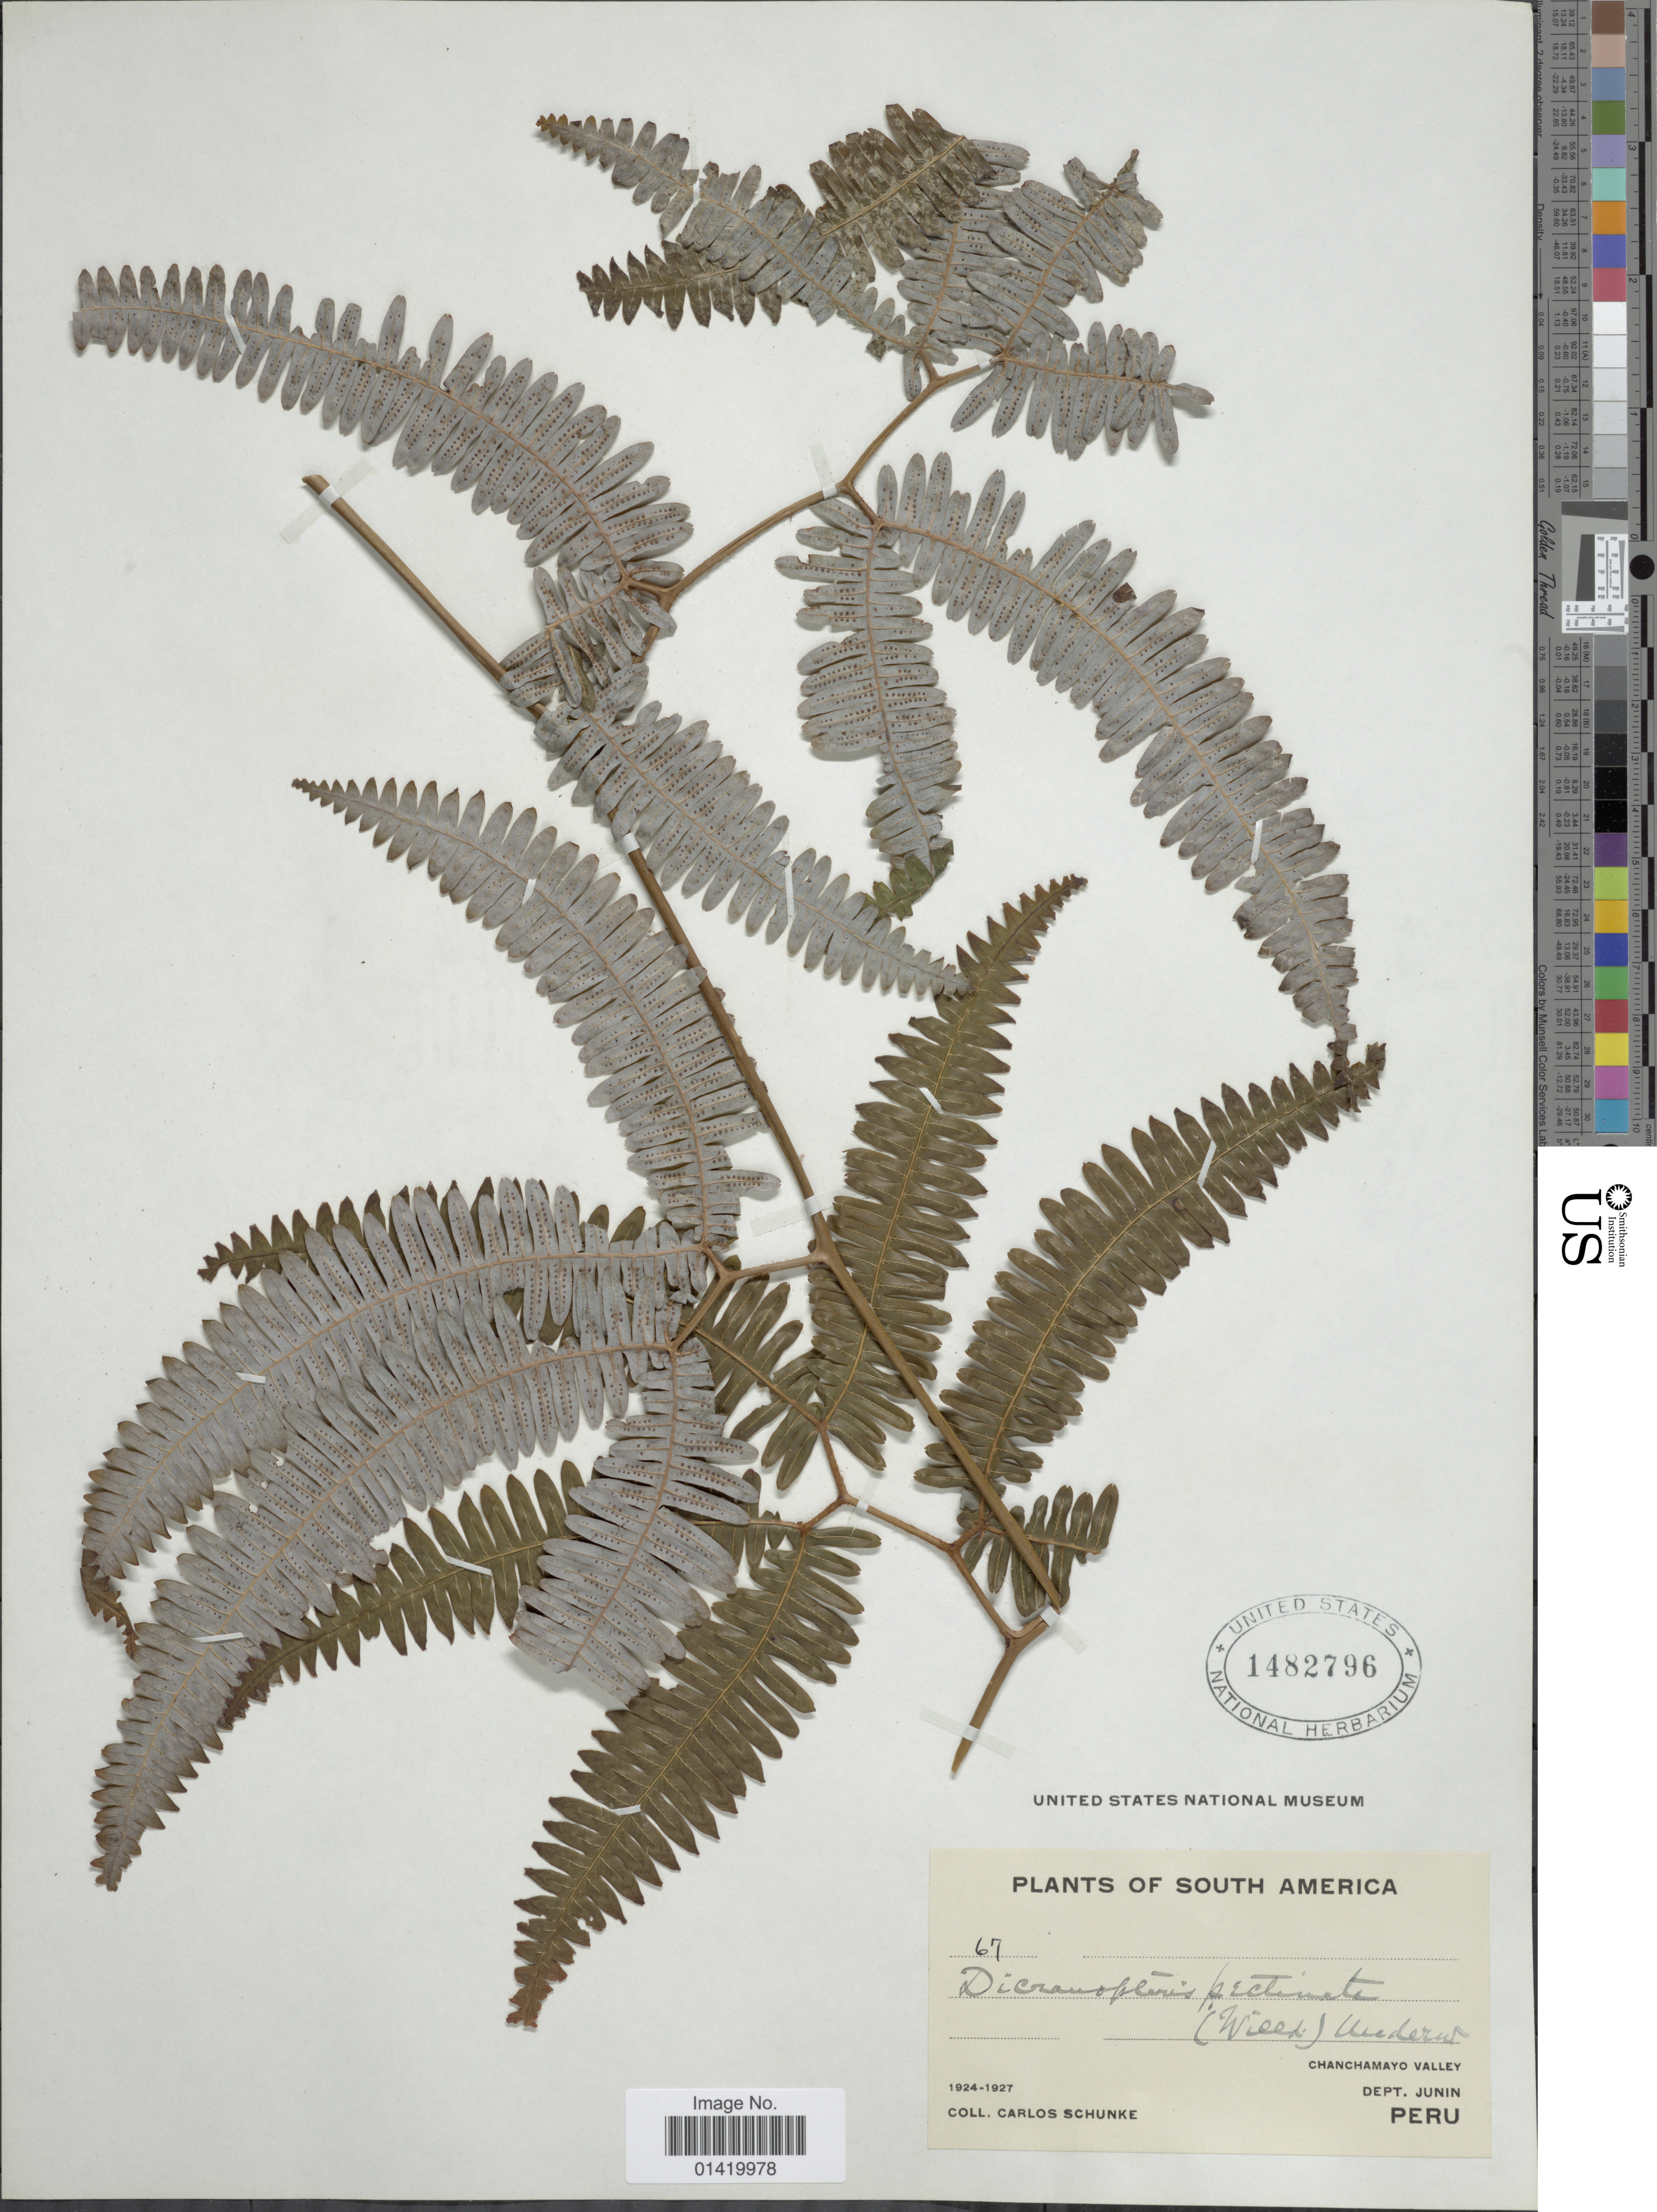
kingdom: Plantae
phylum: Tracheophyta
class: Polypodiopsida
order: Gleicheniales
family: Gleicheniaceae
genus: Gleichenella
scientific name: Gleichenella pectinata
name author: (Willd.) Ching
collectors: C. Schunke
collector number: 67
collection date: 1924/1927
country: Peru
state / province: Junín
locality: Chanchamayo Valley Dept. Junin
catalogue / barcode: US 1482796